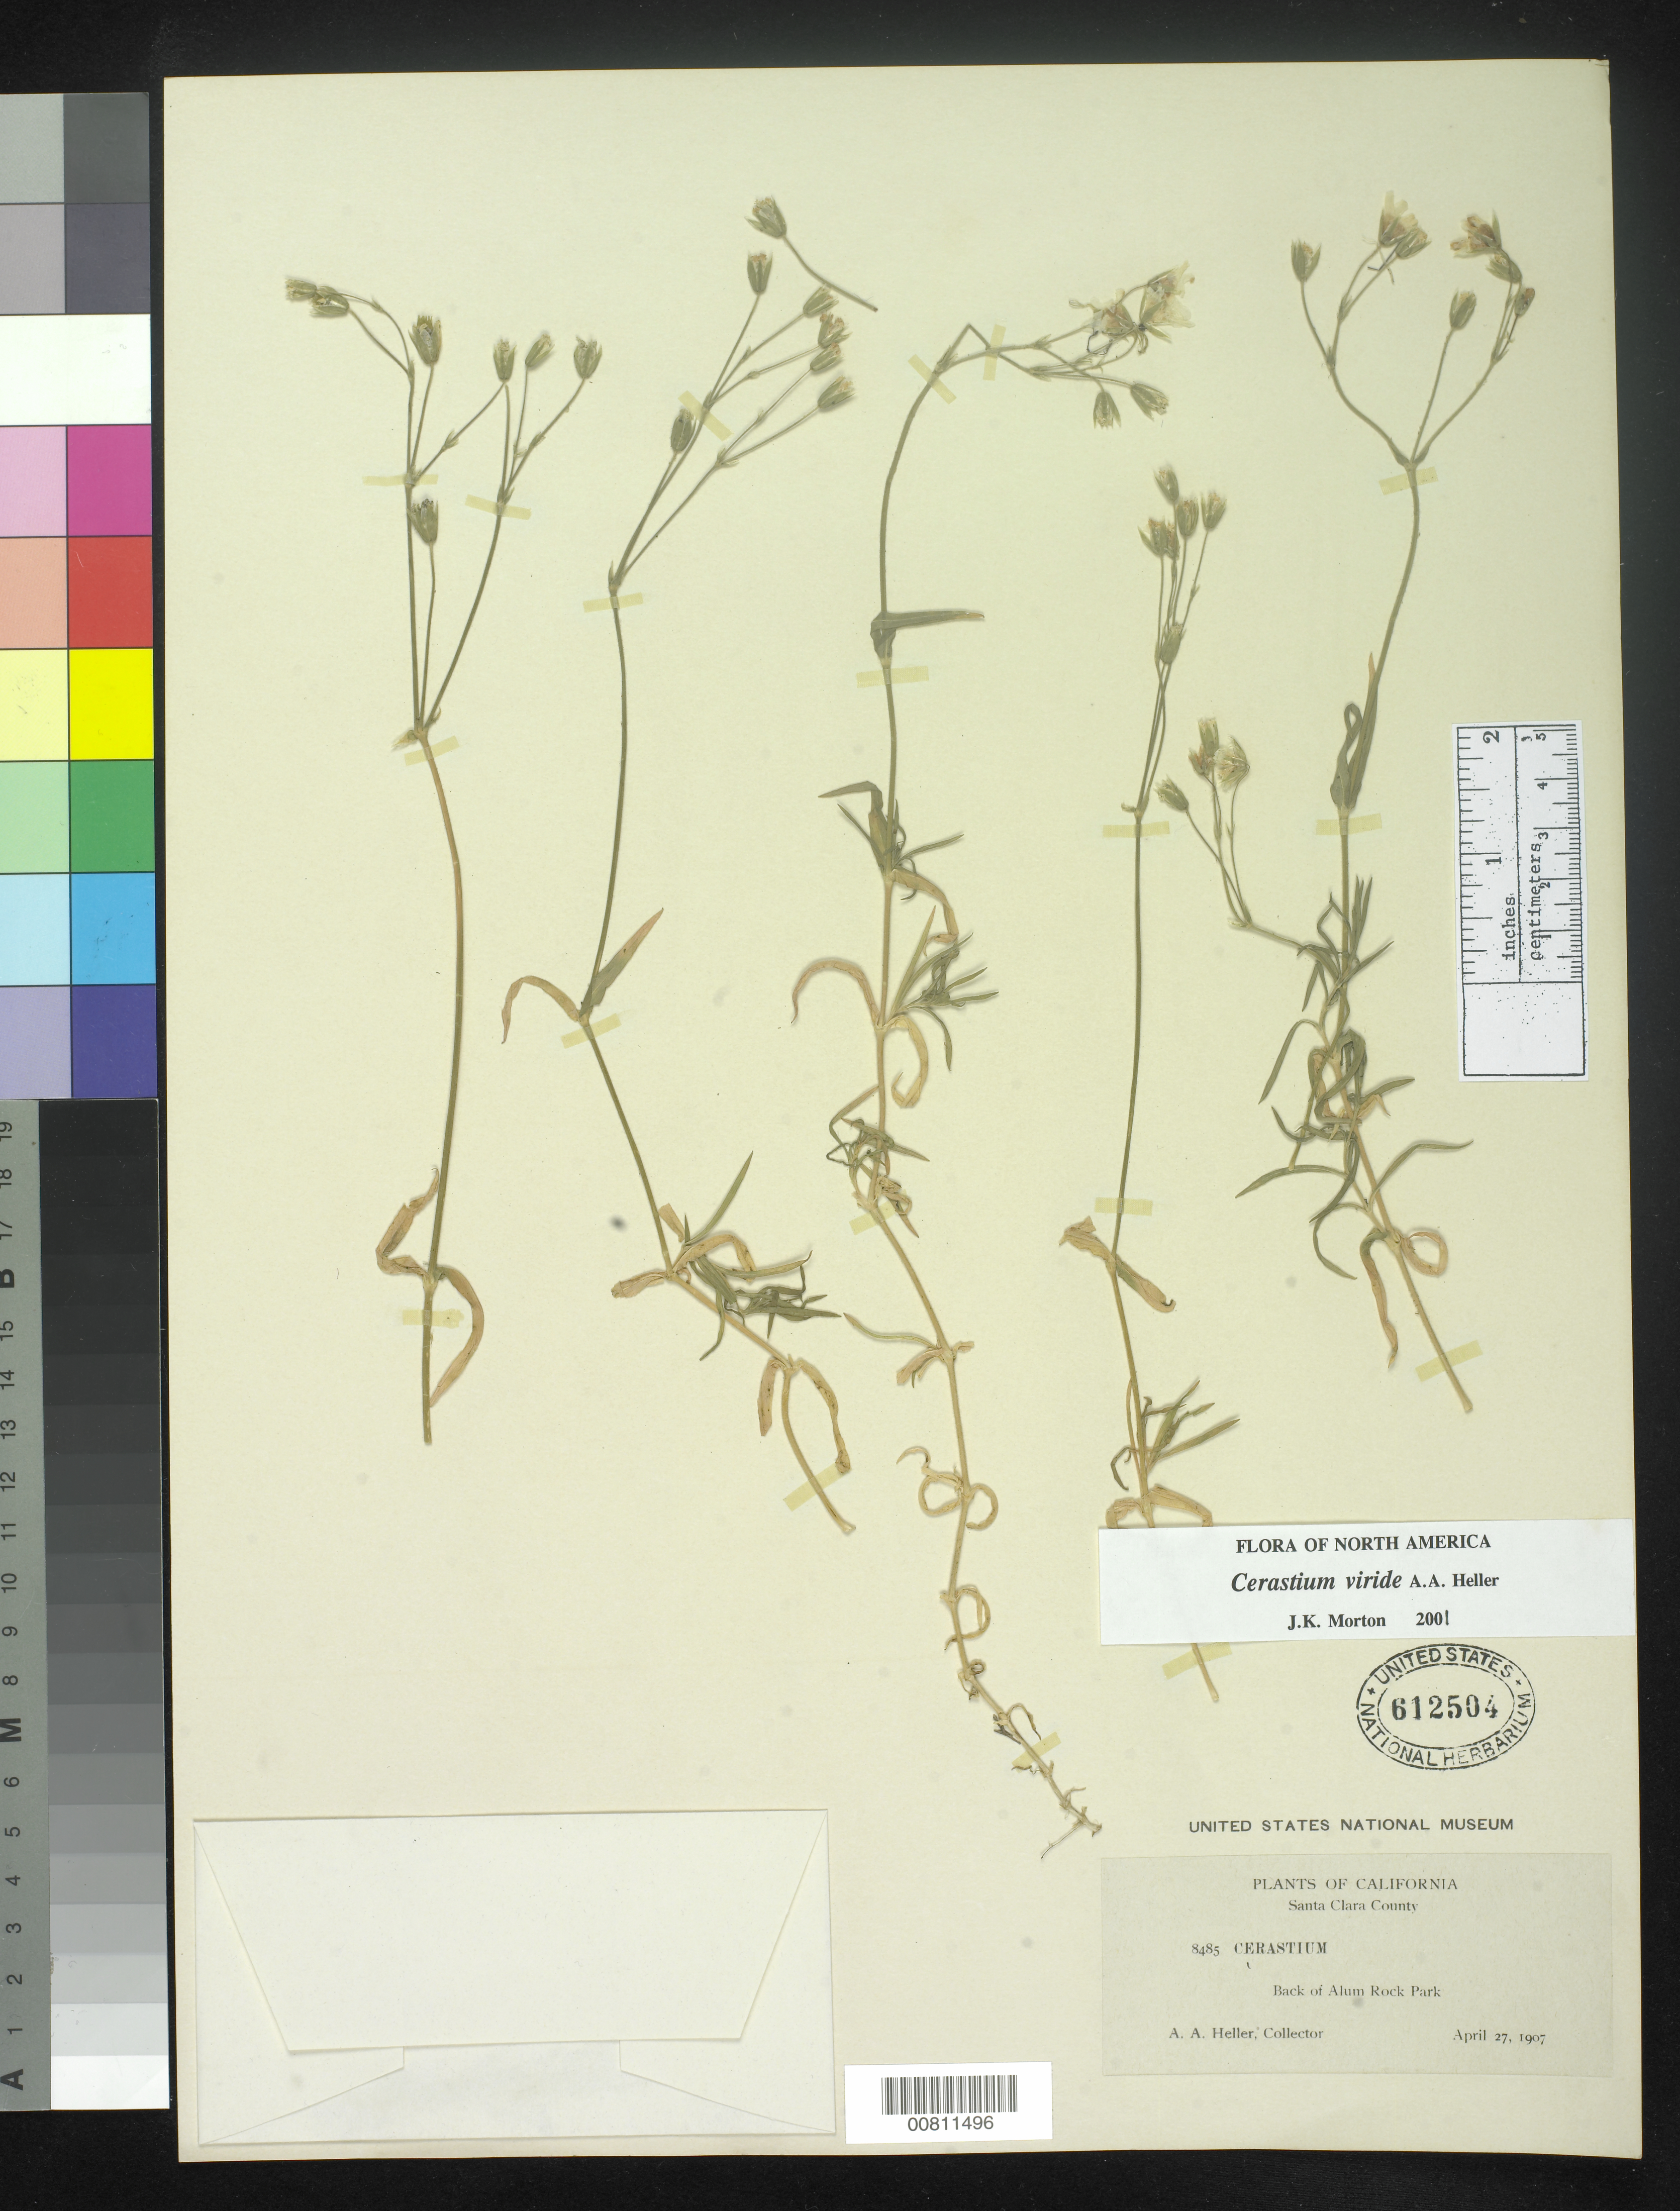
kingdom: Plantae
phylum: Tracheophyta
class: Magnoliopsida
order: Caryophyllales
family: Caryophyllaceae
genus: Cerastium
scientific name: Cerastium viride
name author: A. Heller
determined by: Morton, J. K.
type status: Isotype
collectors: A. A. Heller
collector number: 8485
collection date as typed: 27 Apr 1907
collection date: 1907-04-27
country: United States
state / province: California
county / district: Santa Clara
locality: Santa Clara County. Back of Alum Rock Park.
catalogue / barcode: US 612504